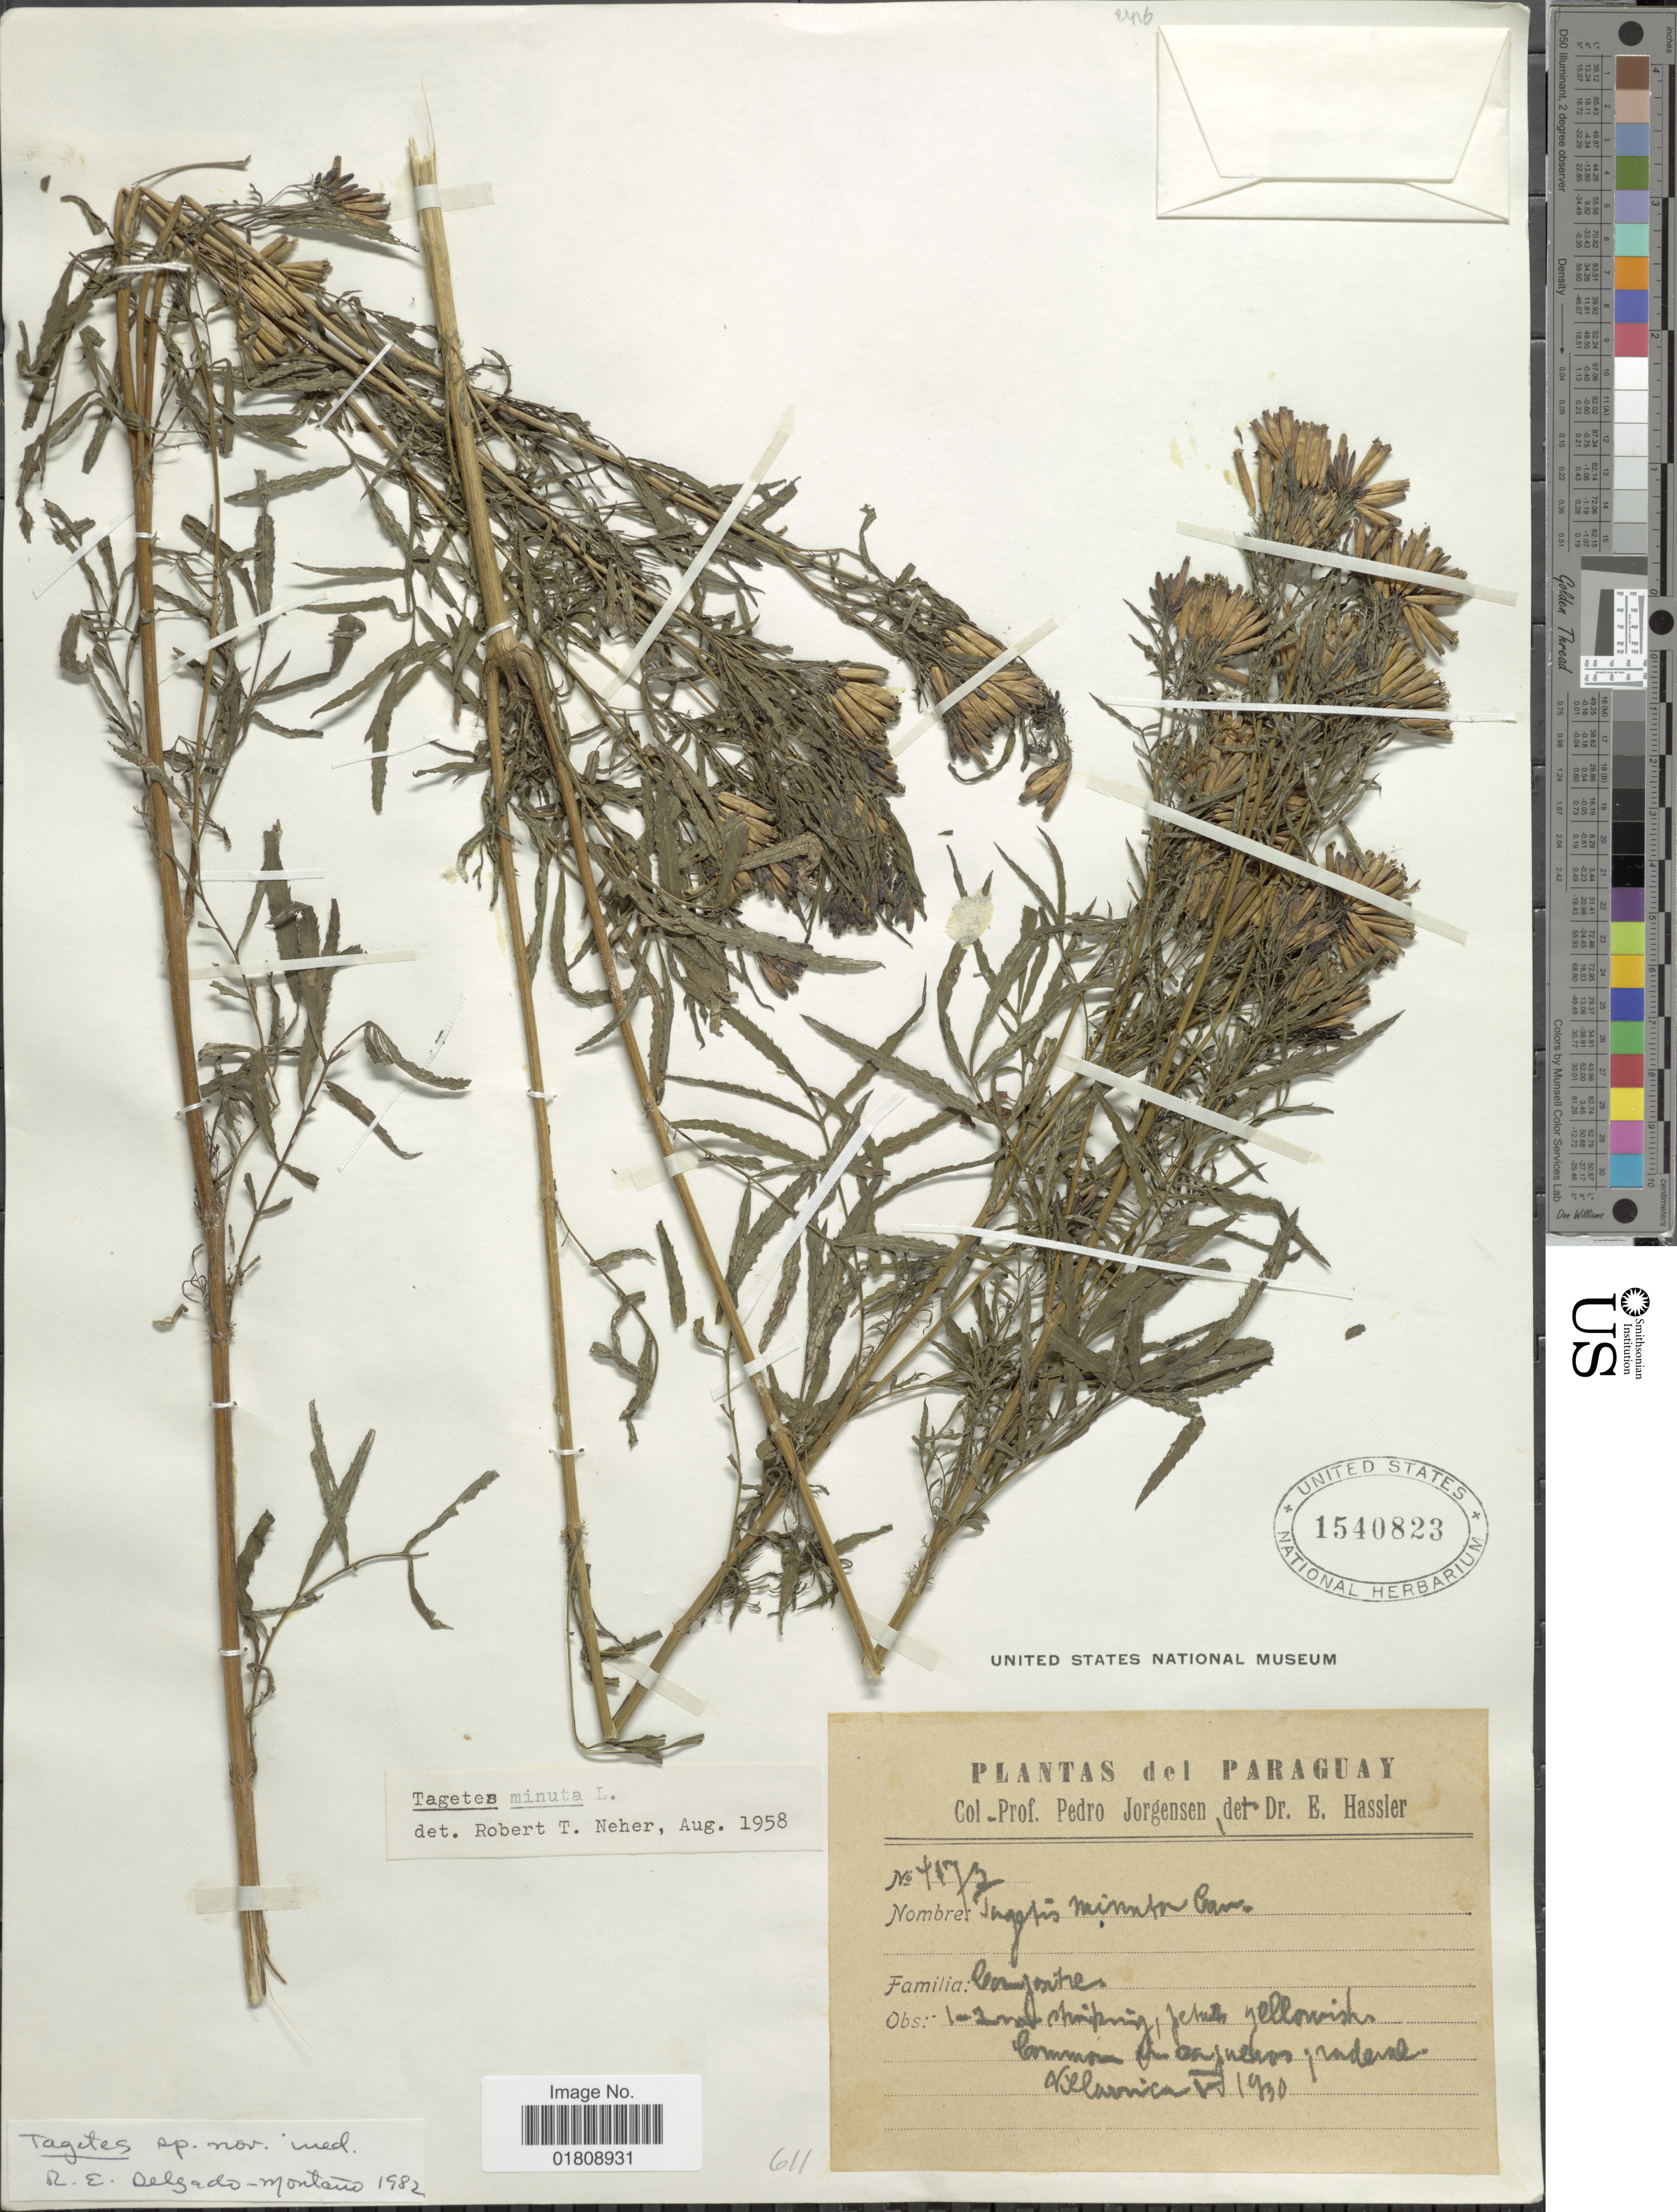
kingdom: Plantae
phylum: Tracheophyta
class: Magnoliopsida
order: Asterales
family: Asteraceae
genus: Tagetes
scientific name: Tagetes minuta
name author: L.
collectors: P. Jörgensen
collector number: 4172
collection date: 1930-05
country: Paraguay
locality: Villarrica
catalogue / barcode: US 1540823